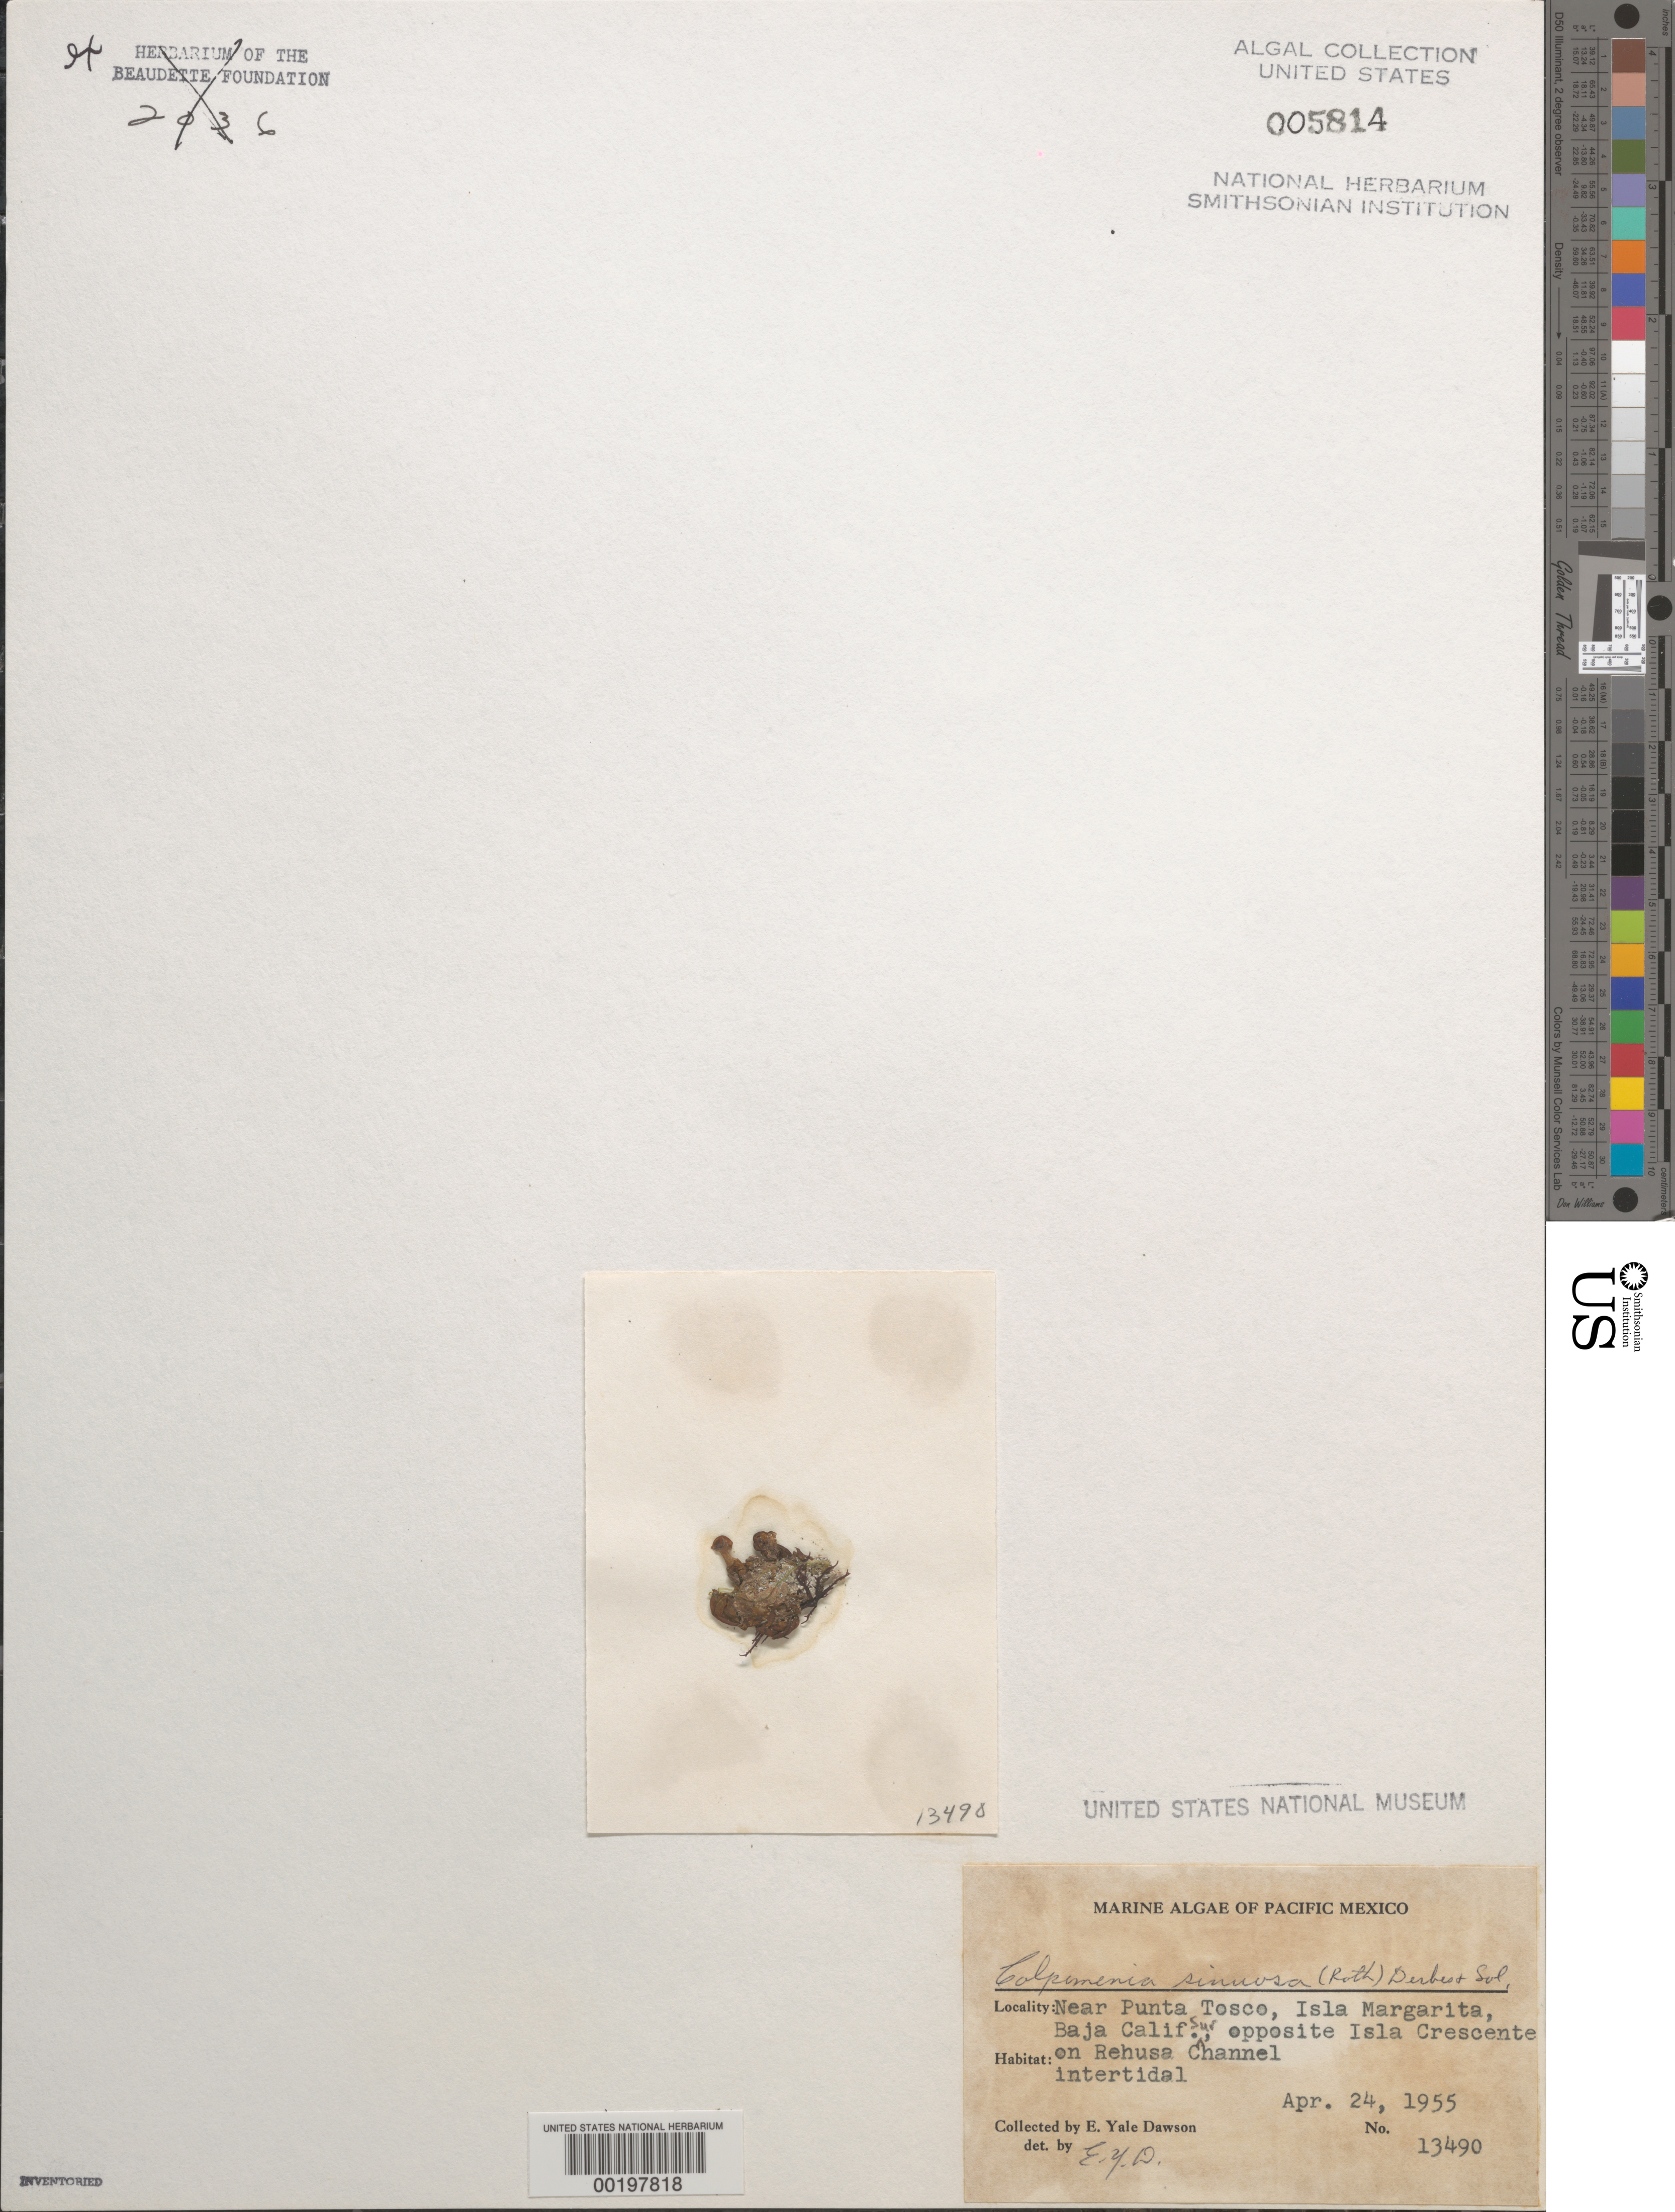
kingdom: Chromista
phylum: Ochrophyta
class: Phaeophyceae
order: Scytosiphonales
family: Scytosiphonaceae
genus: Colpomenia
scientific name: Colpomenia sinuosa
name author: (K. Mert. ex Roth) Derbes & Solier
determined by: Dawson, E. Y.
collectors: E. Y. Dawson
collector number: EYD 13490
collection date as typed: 24 Apr 1955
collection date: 1955-04-24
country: Mexico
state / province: Baja California Sur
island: Isla Margarita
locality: Rehusa Channel, opposite Isla Crescente, near Punta Tosca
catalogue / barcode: US 5814